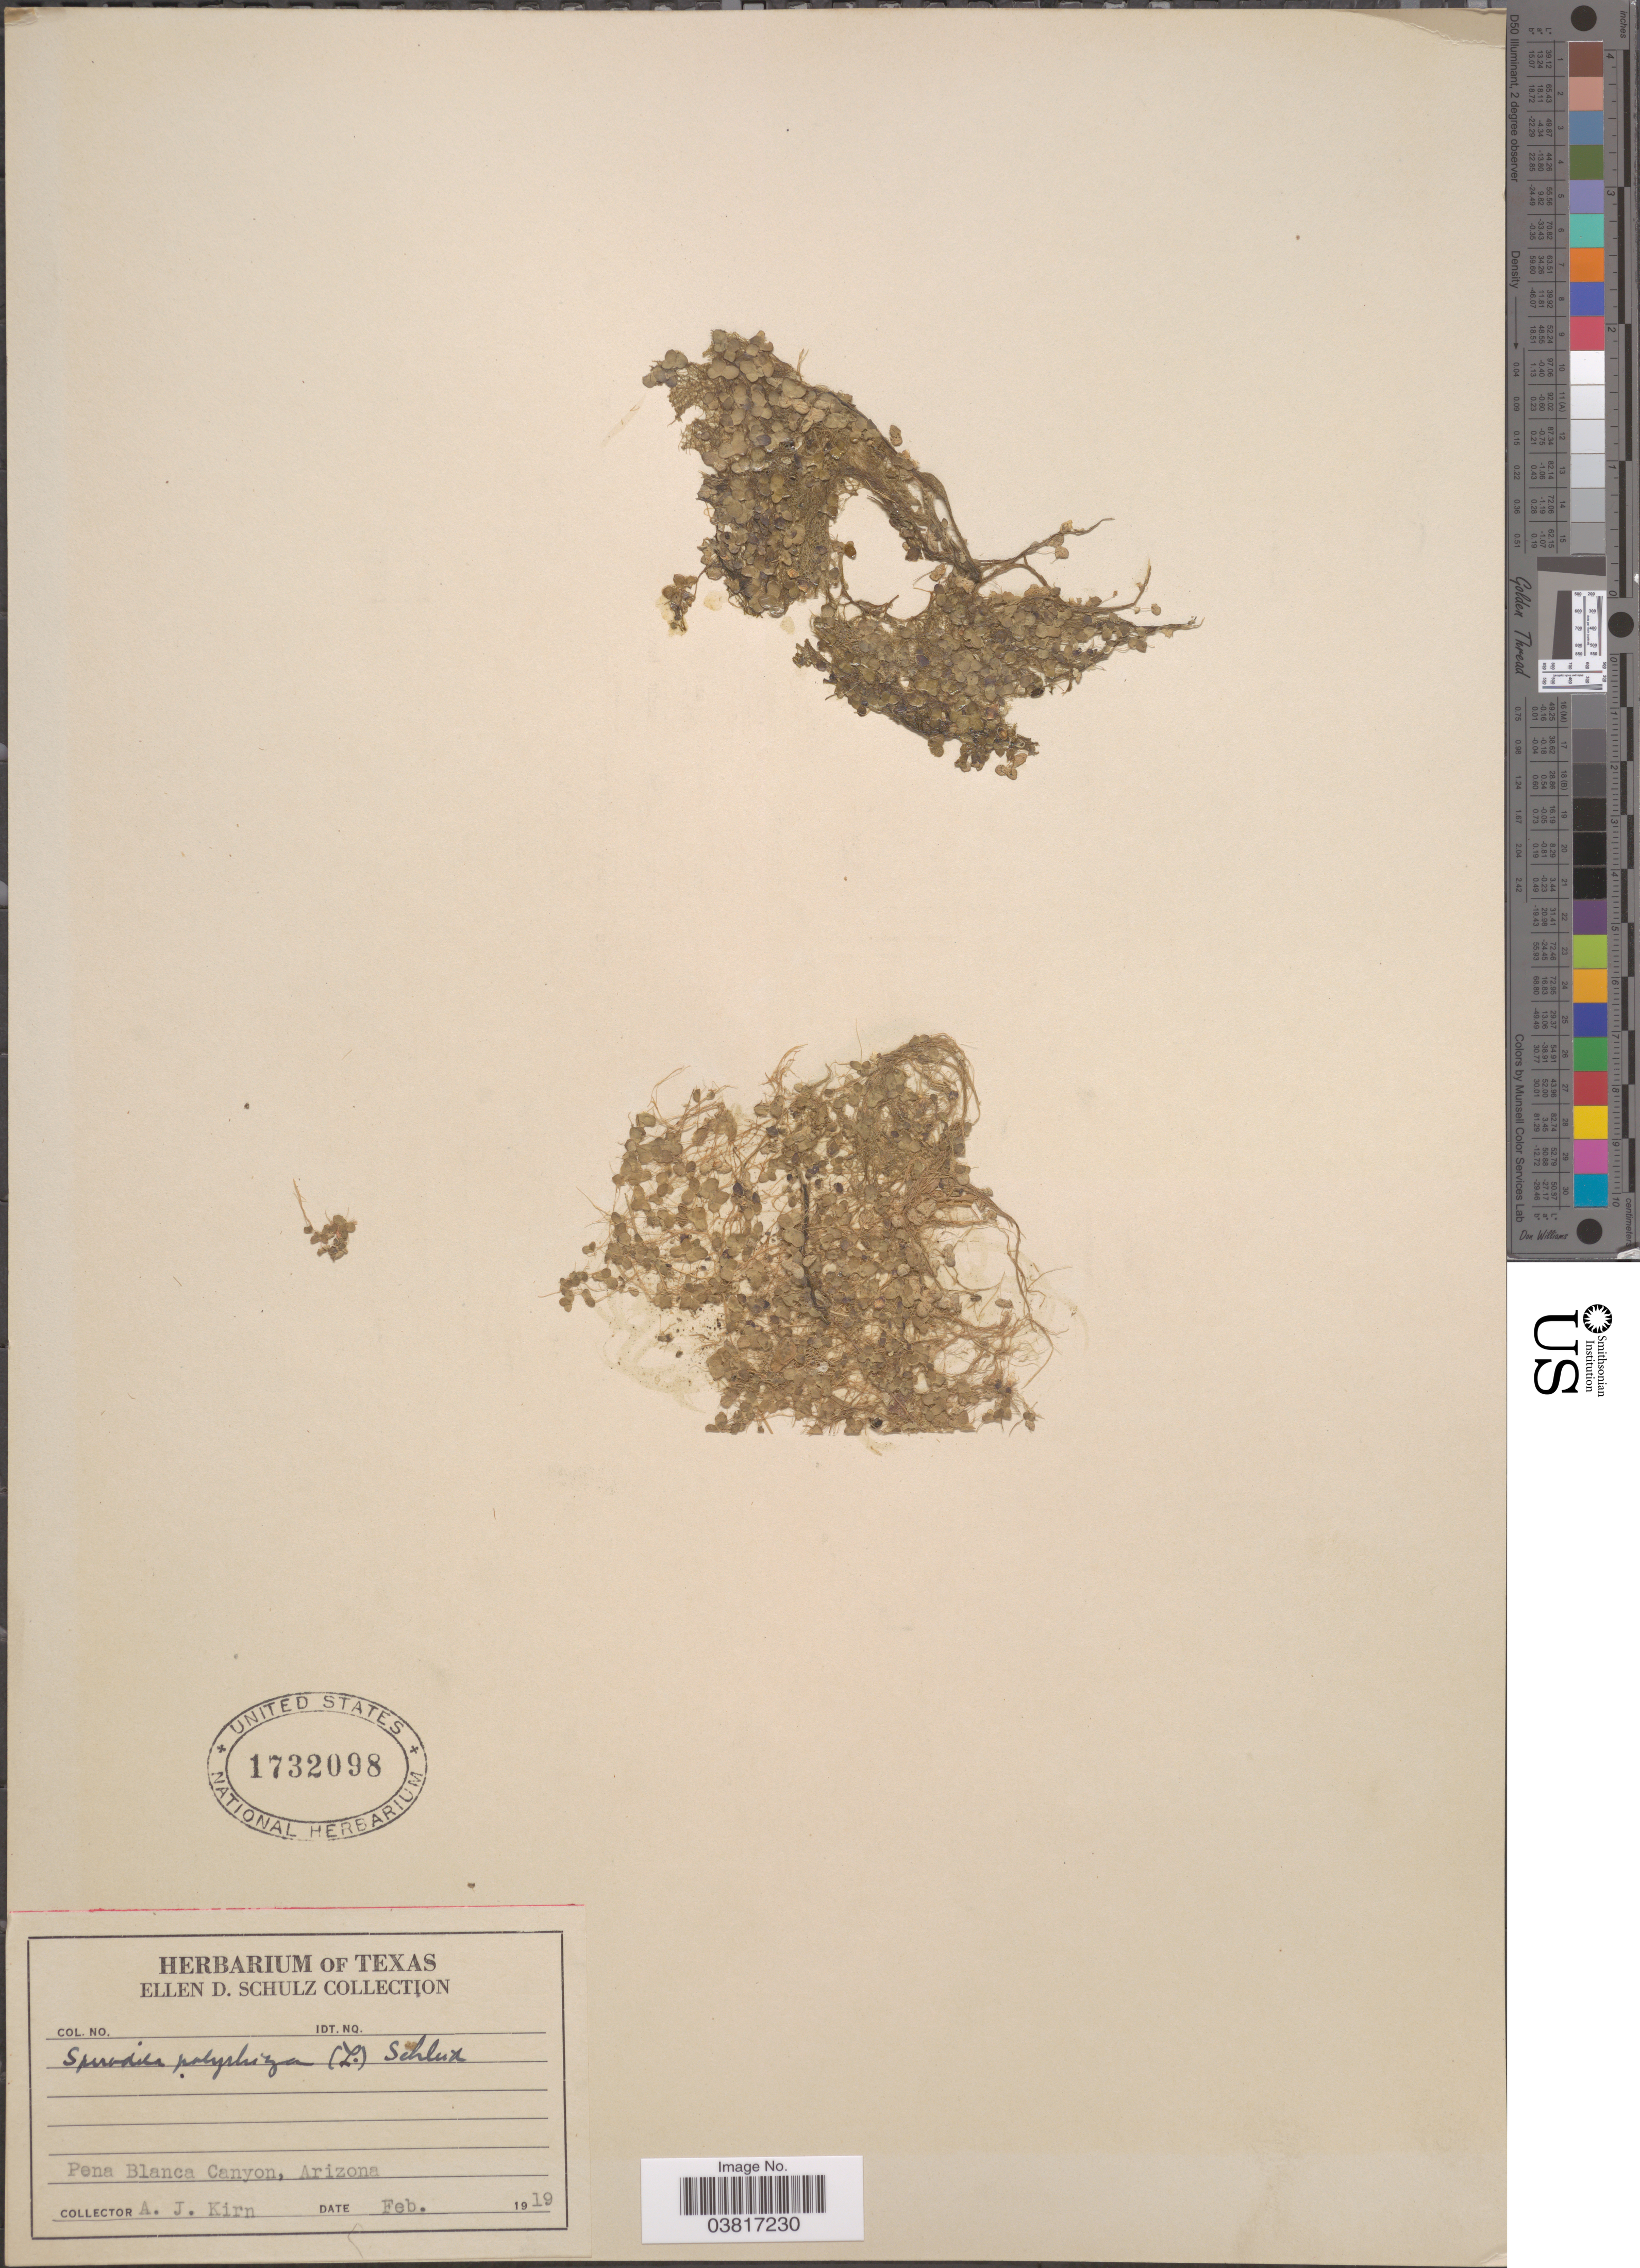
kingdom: Plantae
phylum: Tracheophyta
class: Liliopsida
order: Alismatales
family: Araceae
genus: Spirodela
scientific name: Spirodela polyrrhiza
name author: (L.) Schleid.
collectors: A. Kirn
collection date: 1919-02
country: United States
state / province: Arizona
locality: Pena Blanca Canyon.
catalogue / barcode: US 1732098